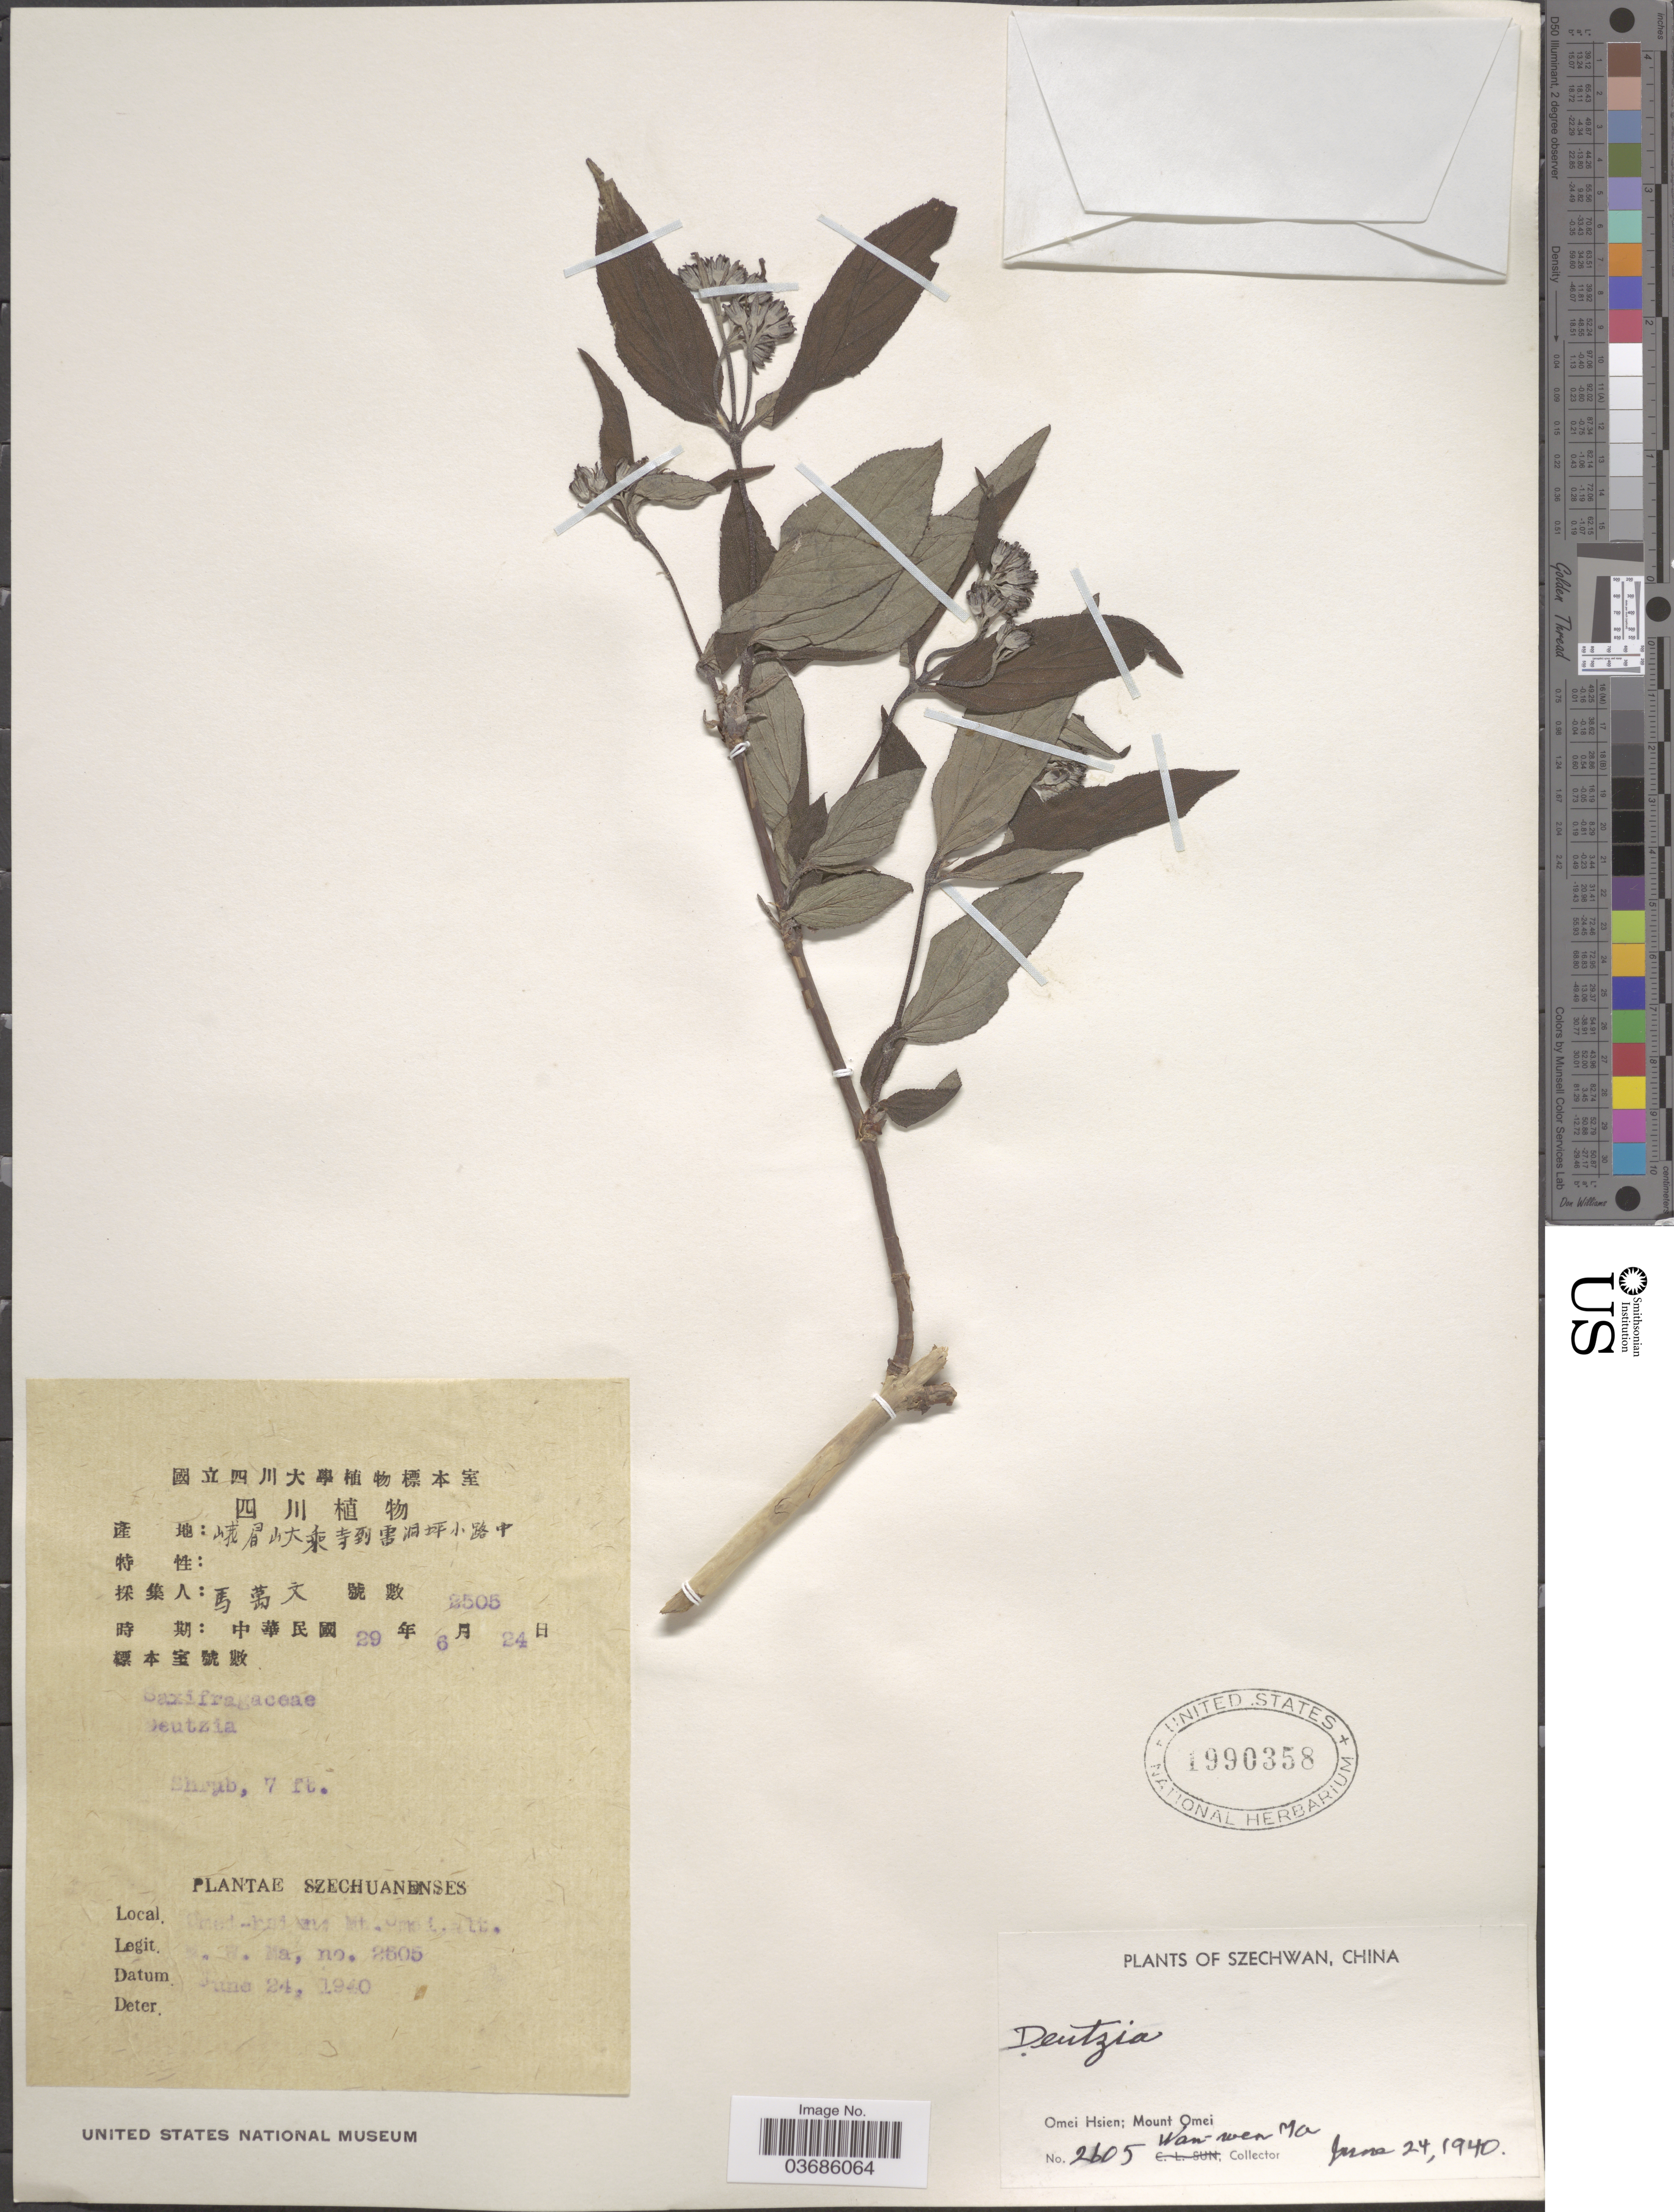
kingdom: Plantae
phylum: Tracheophyta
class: Magnoliopsida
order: Cornales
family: Hydrangeaceae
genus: Deutzia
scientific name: Deutzia sp.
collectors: W. Ma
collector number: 2605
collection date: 1940-06-24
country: China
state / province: Sichuan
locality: Szechwan. Omei Hsien; Mount Omei.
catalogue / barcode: US 1990358